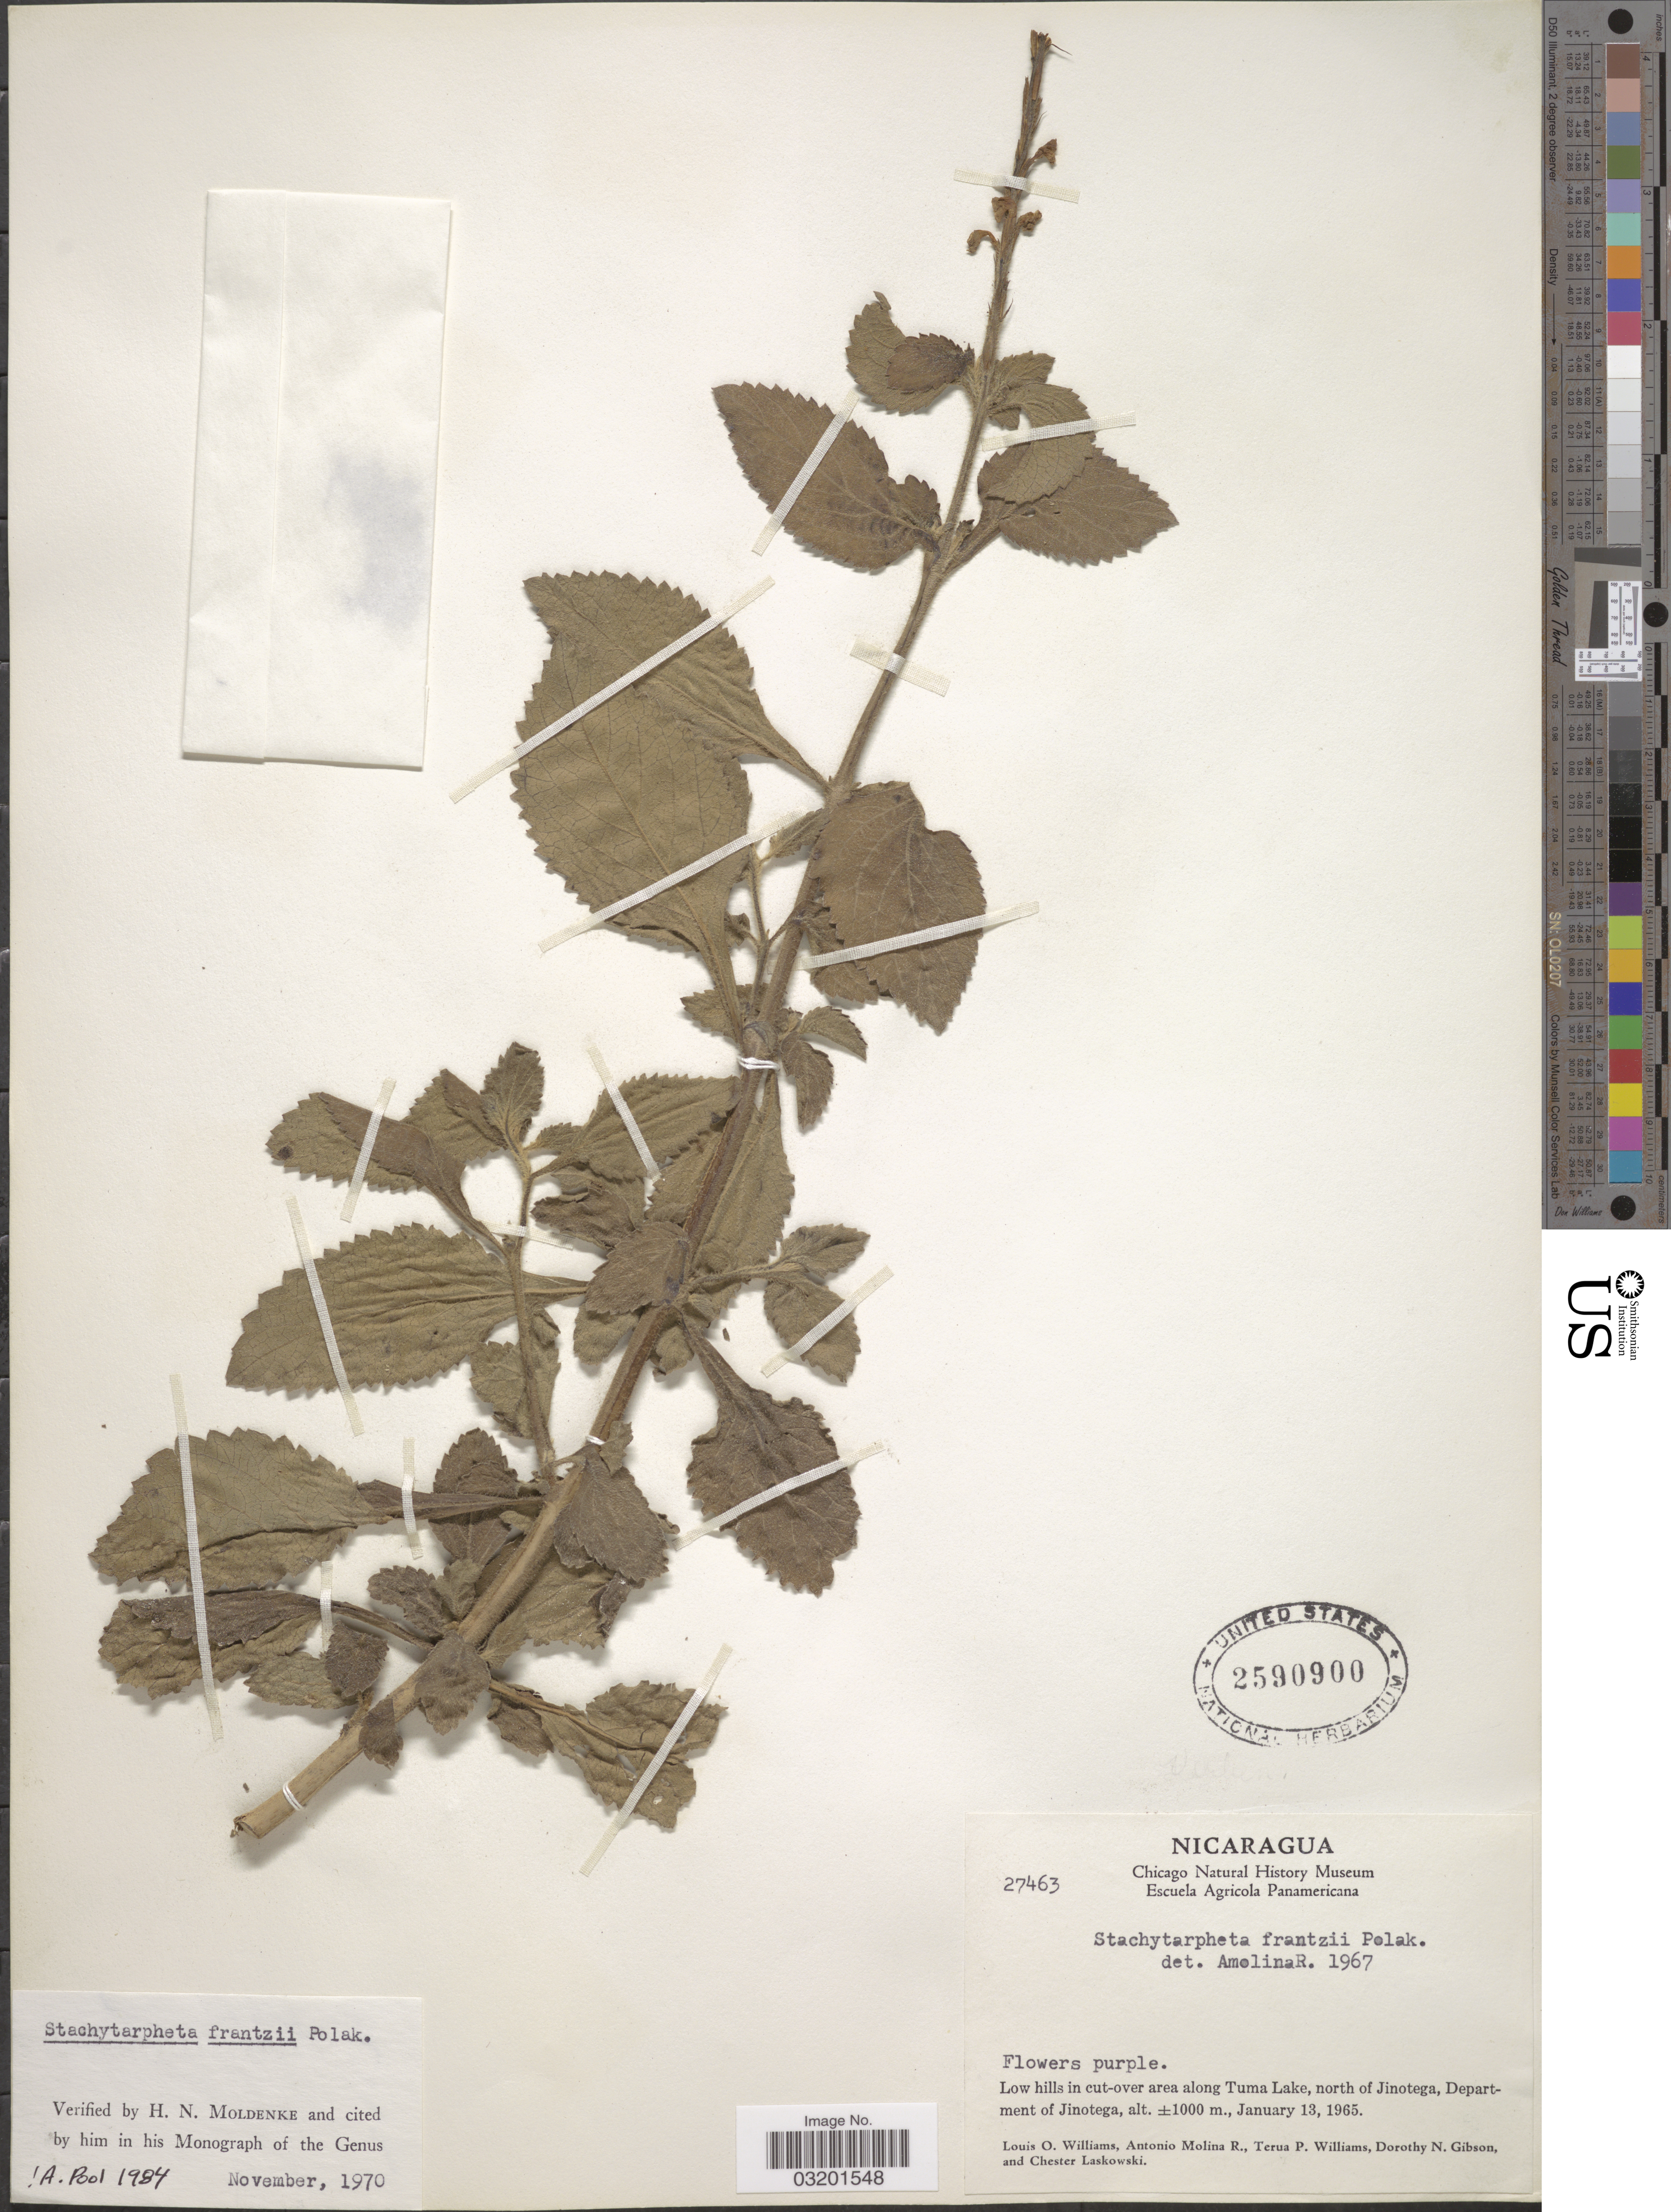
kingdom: Plantae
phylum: Tracheophyta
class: Magnoliopsida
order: Lamiales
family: Verbenaceae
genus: Stachytarpheta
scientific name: Stachytarpheta frantzii var. frantzii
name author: Pol.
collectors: L. O. Williams, A. Molina R., T. Williams, D. N. Gibson & C. Laskowski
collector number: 27463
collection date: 1965-01-13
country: Nicaragua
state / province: Jinotega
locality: Area along Tuma Lake, north of Jinotega, Department of Jinotega.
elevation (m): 1000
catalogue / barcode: US 2590900